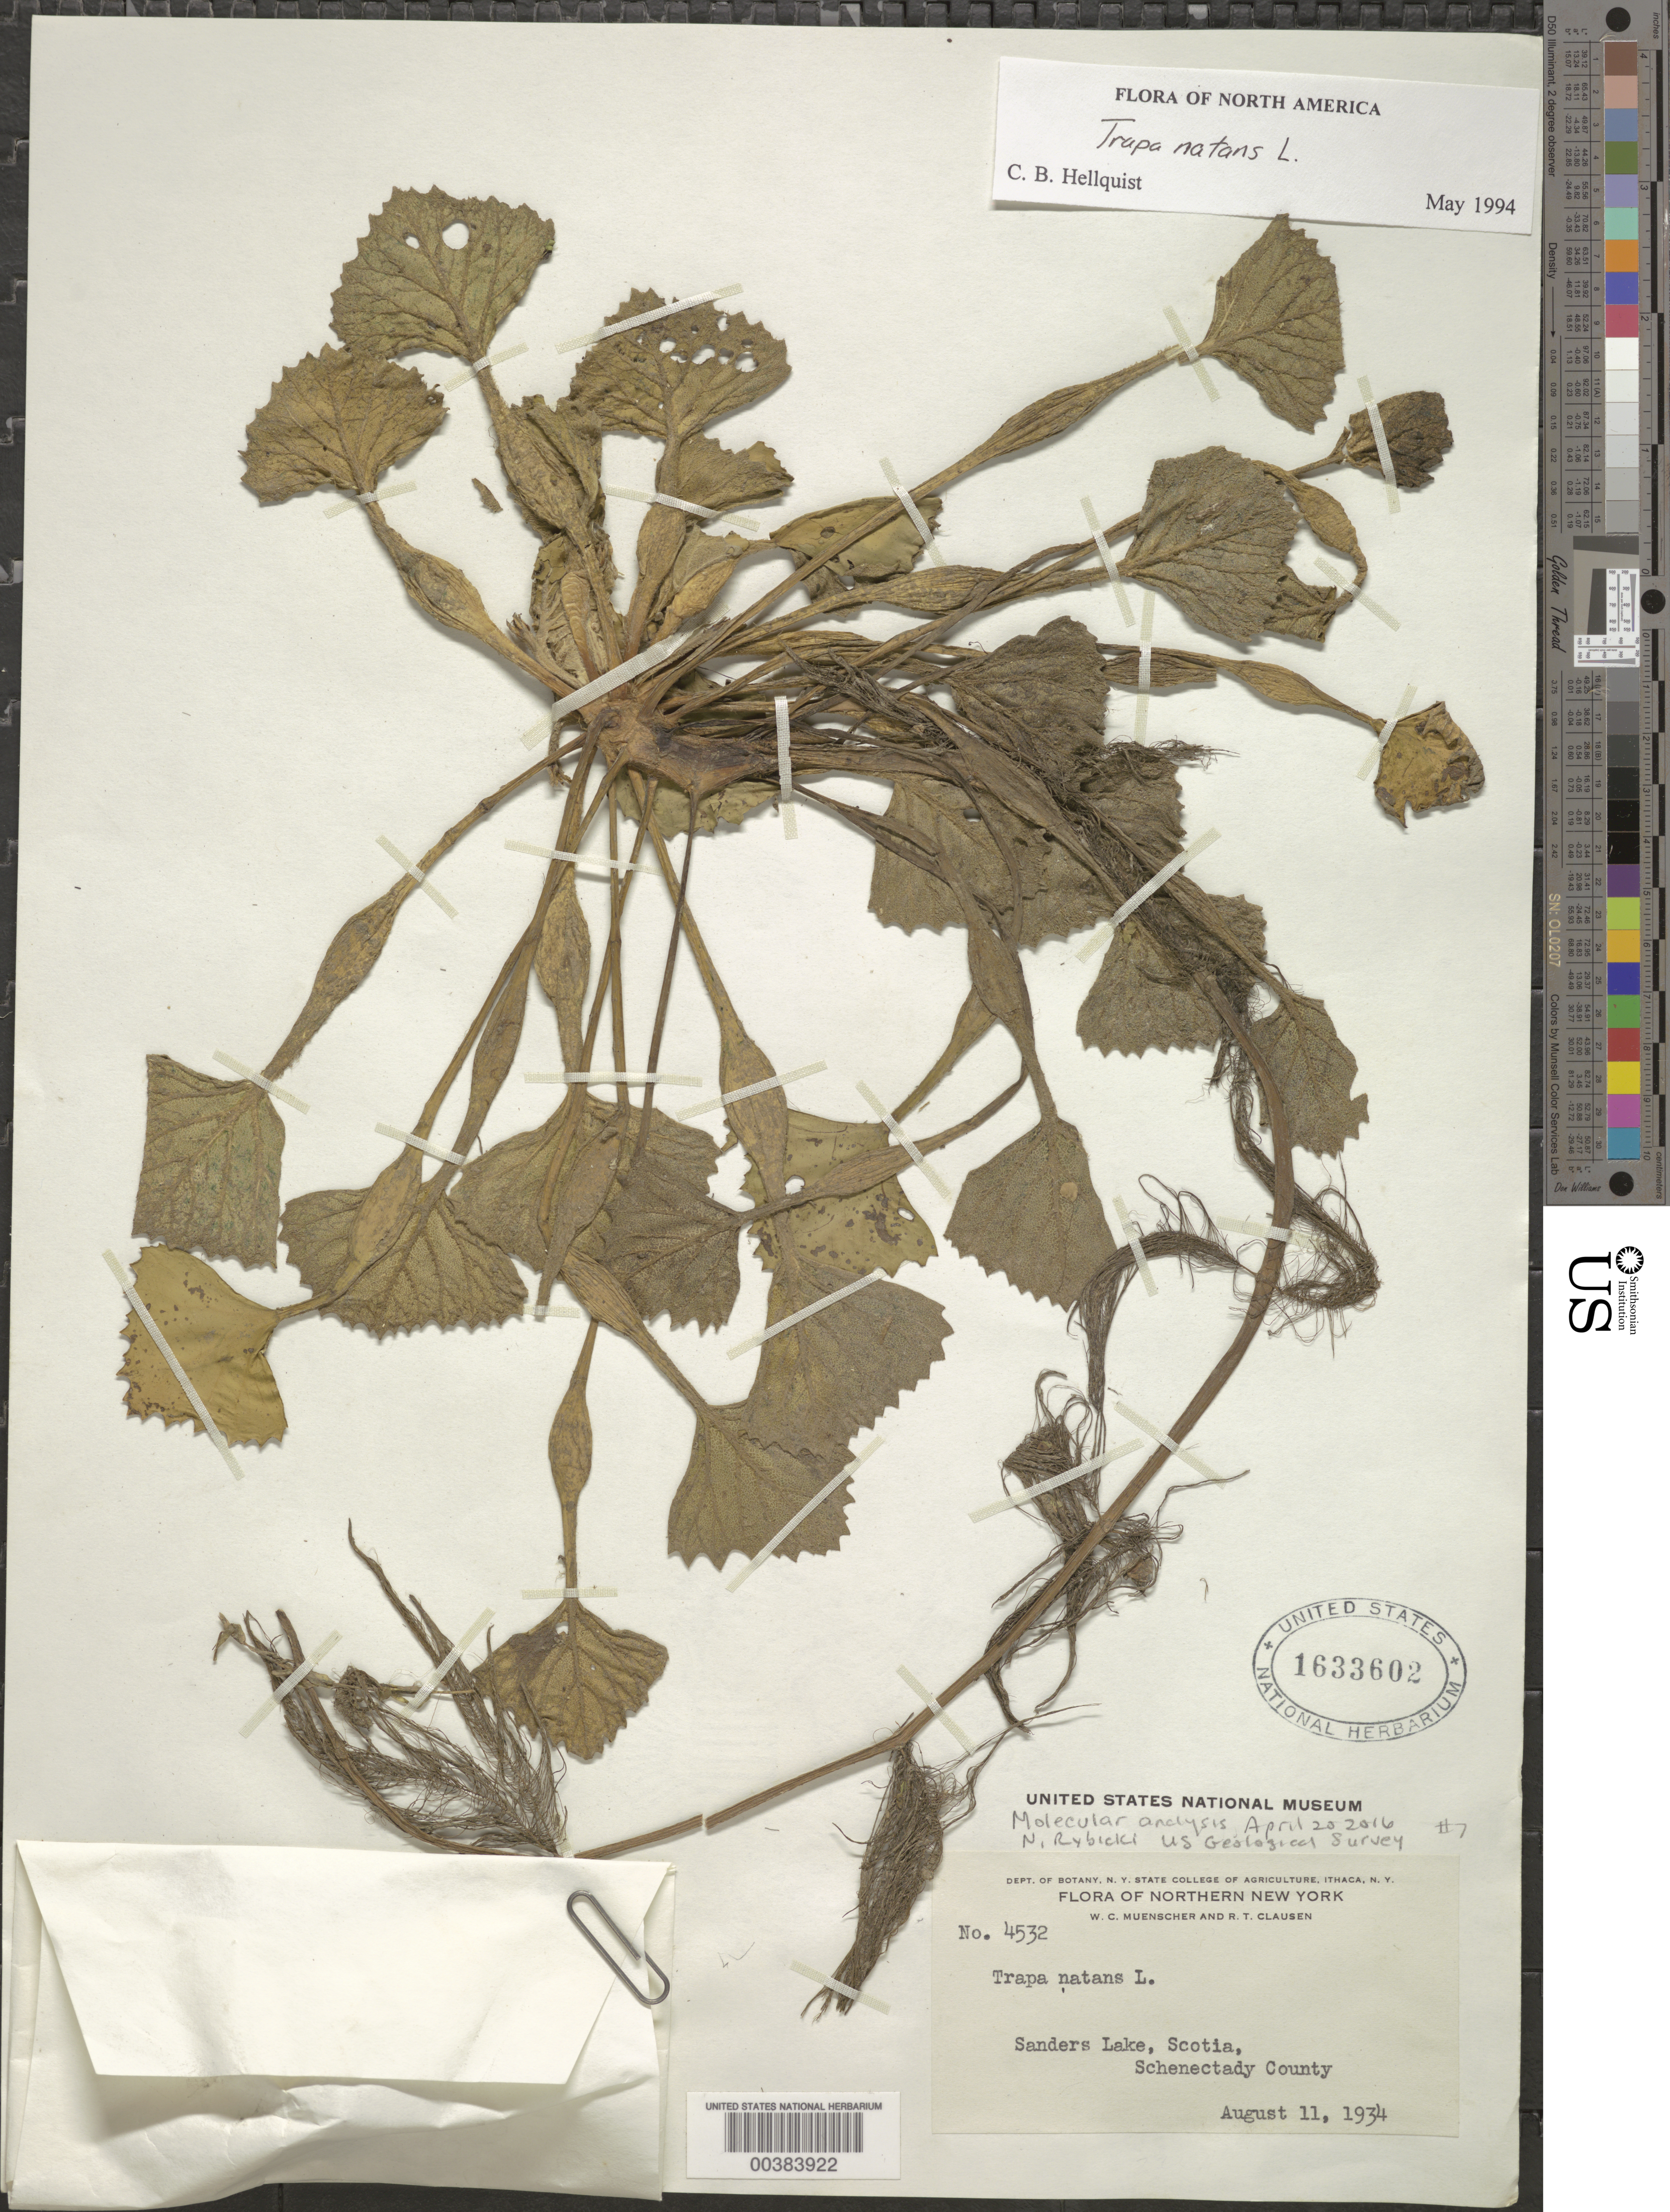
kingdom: Plantae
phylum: Tracheophyta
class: Magnoliopsida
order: Myrtales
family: Lythraceae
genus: Trapa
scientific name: Trapa natans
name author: L.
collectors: W. Muenscher & R. T. Clausen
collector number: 4532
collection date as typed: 11 Aug 1934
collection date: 1934-08-11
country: United States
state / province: New York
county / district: Schenectady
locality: Sanders lake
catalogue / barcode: US 1633602